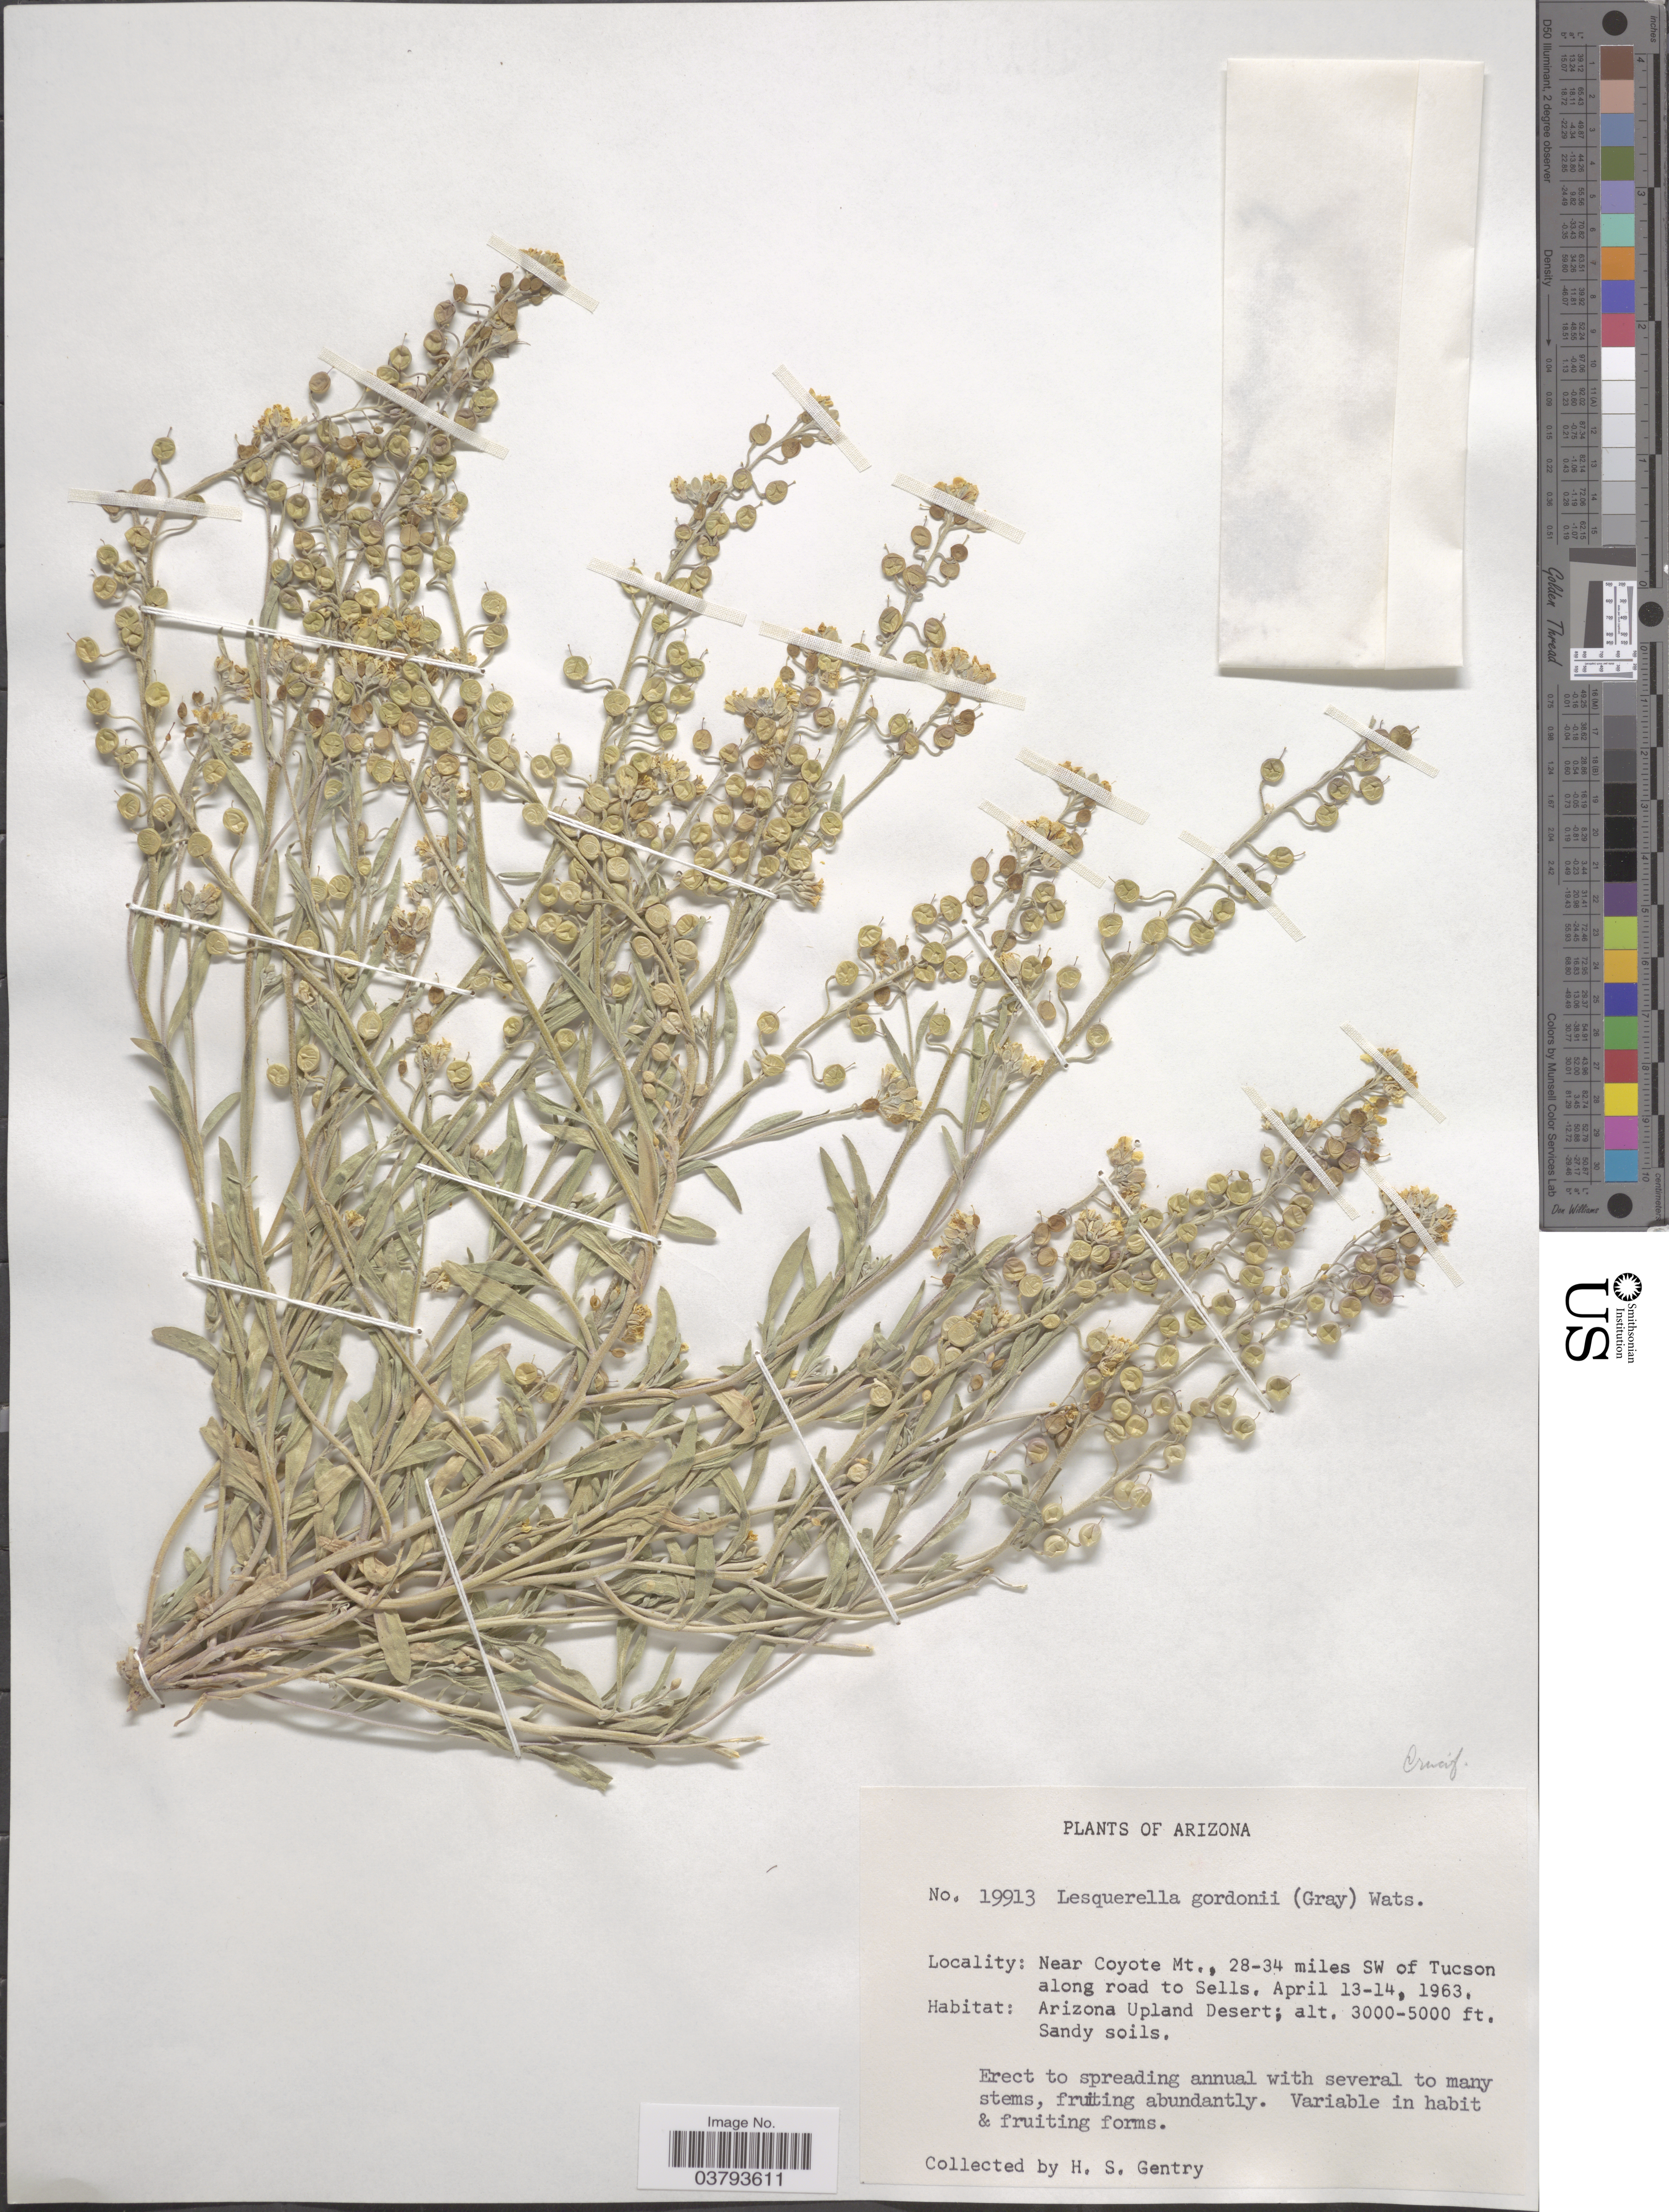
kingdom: Plantae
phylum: Tracheophyta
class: Magnoliopsida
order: Brassicales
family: Brassicaceae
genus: Lesquerella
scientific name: Lesquerella gordonii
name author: (A. Gray) S. Watson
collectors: H. S. Gentry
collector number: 19913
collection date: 1963-04-13/1963-04-14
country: United States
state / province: Arizona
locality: Near Coyote Mt., 28-34 miles SW of Tucson along road to Sells. Arizona Upland Desert.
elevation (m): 914